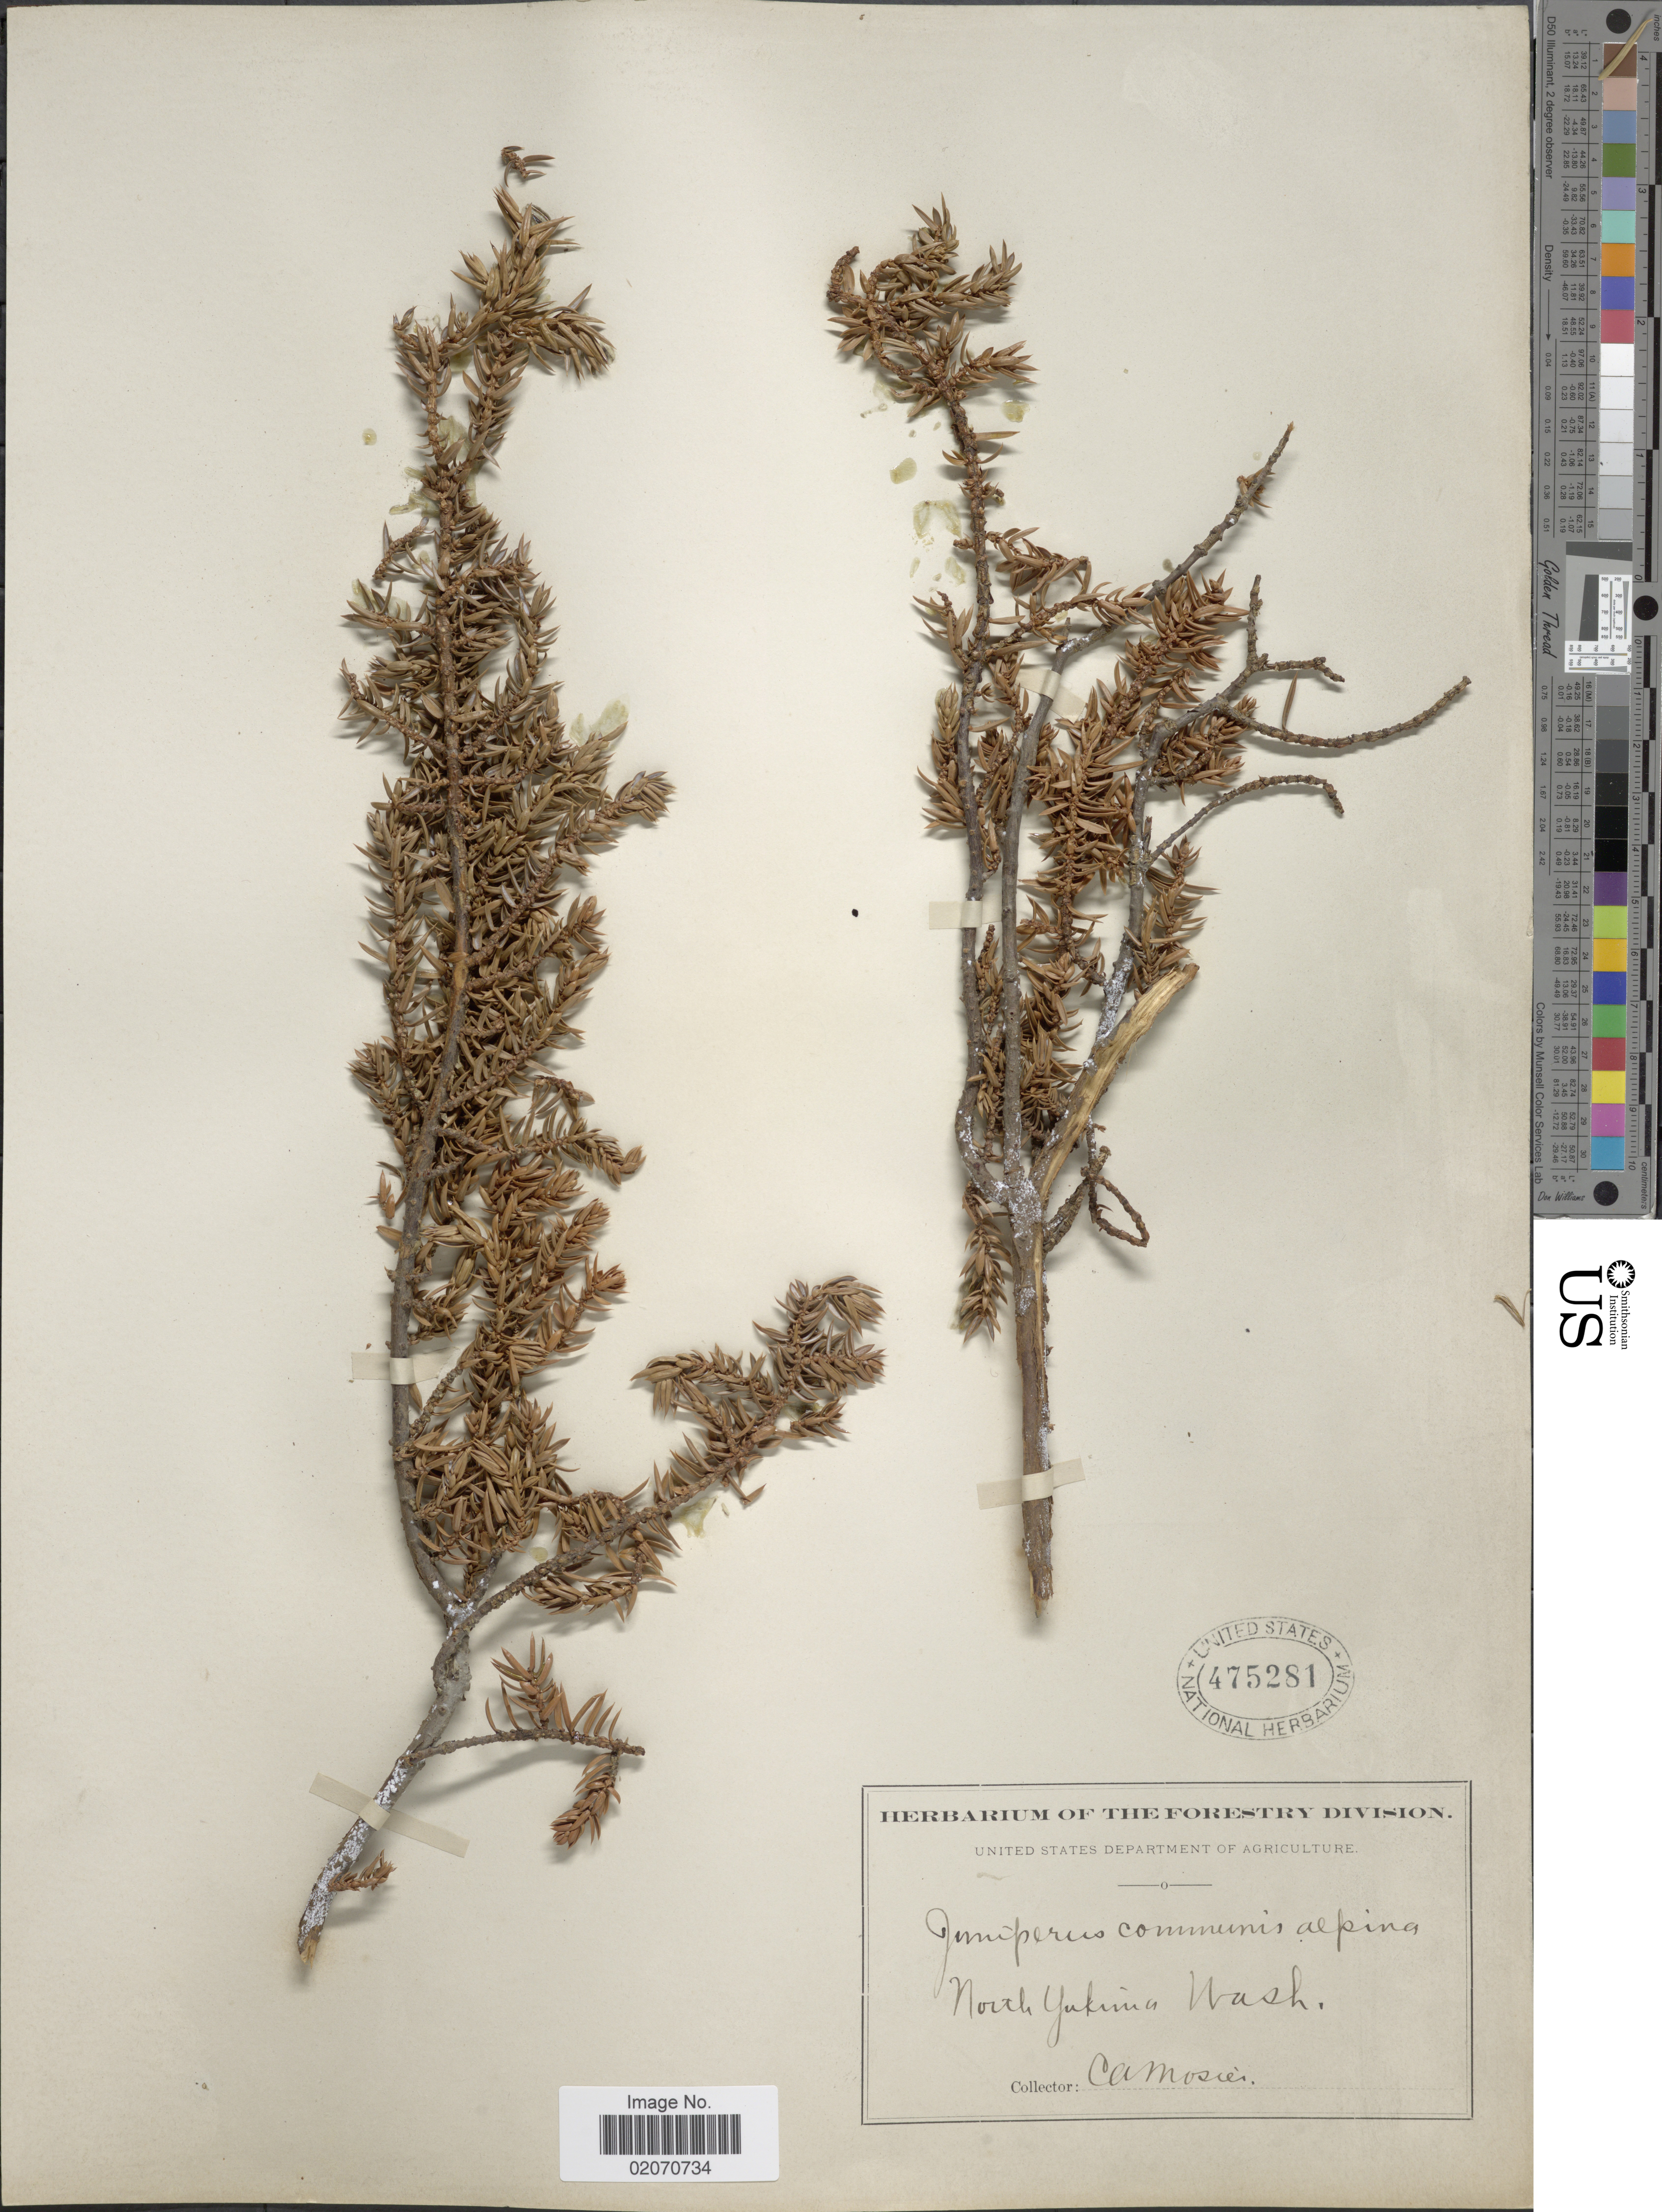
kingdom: Plantae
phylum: Tracheophyta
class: Pinopsida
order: Pinales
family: Cupressaceae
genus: Juniperus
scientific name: Juniperus communis var. jackii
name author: Rehder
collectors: C. A. Mosier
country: United States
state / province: Washington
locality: North Yukima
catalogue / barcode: US 475281